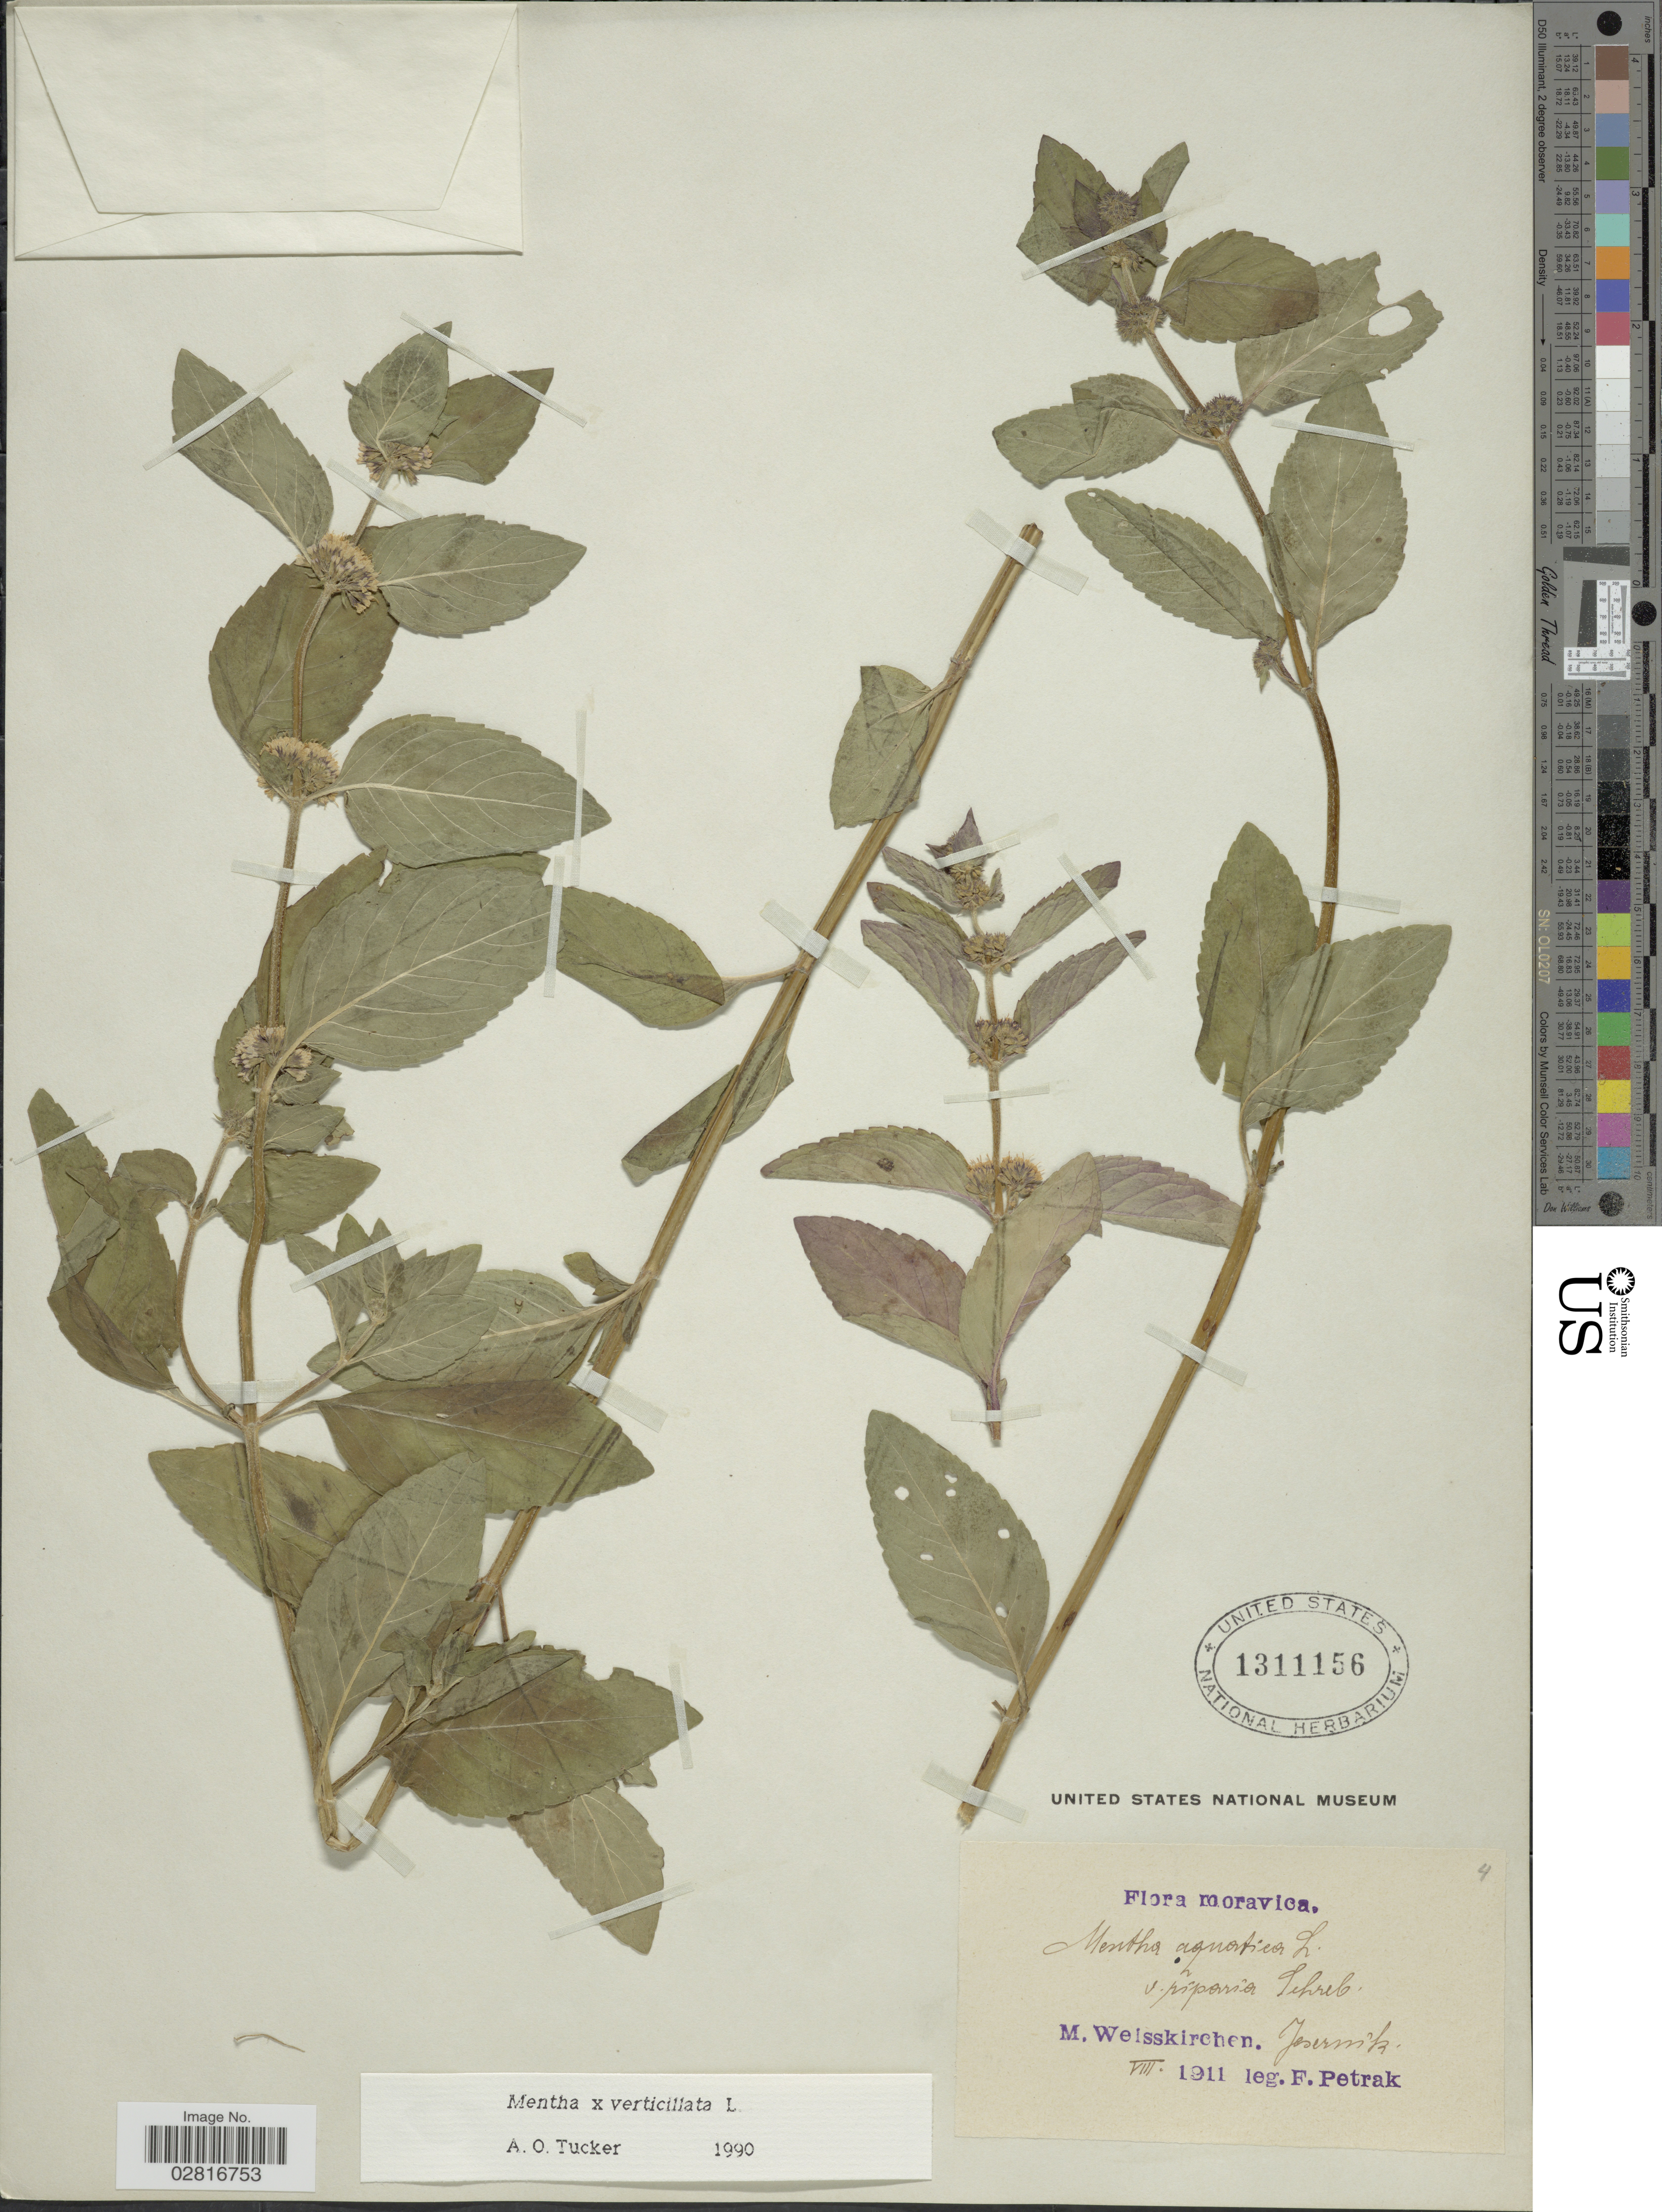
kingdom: Plantae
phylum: Tracheophyta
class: Magnoliopsida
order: Lamiales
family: Lamiaceae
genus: Mentha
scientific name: Mentha x verticillata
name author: L.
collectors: F. Petrak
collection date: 1911-08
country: Czechia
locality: Moravica, M. Weisskirchen, Jesernik.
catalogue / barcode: US 1311156